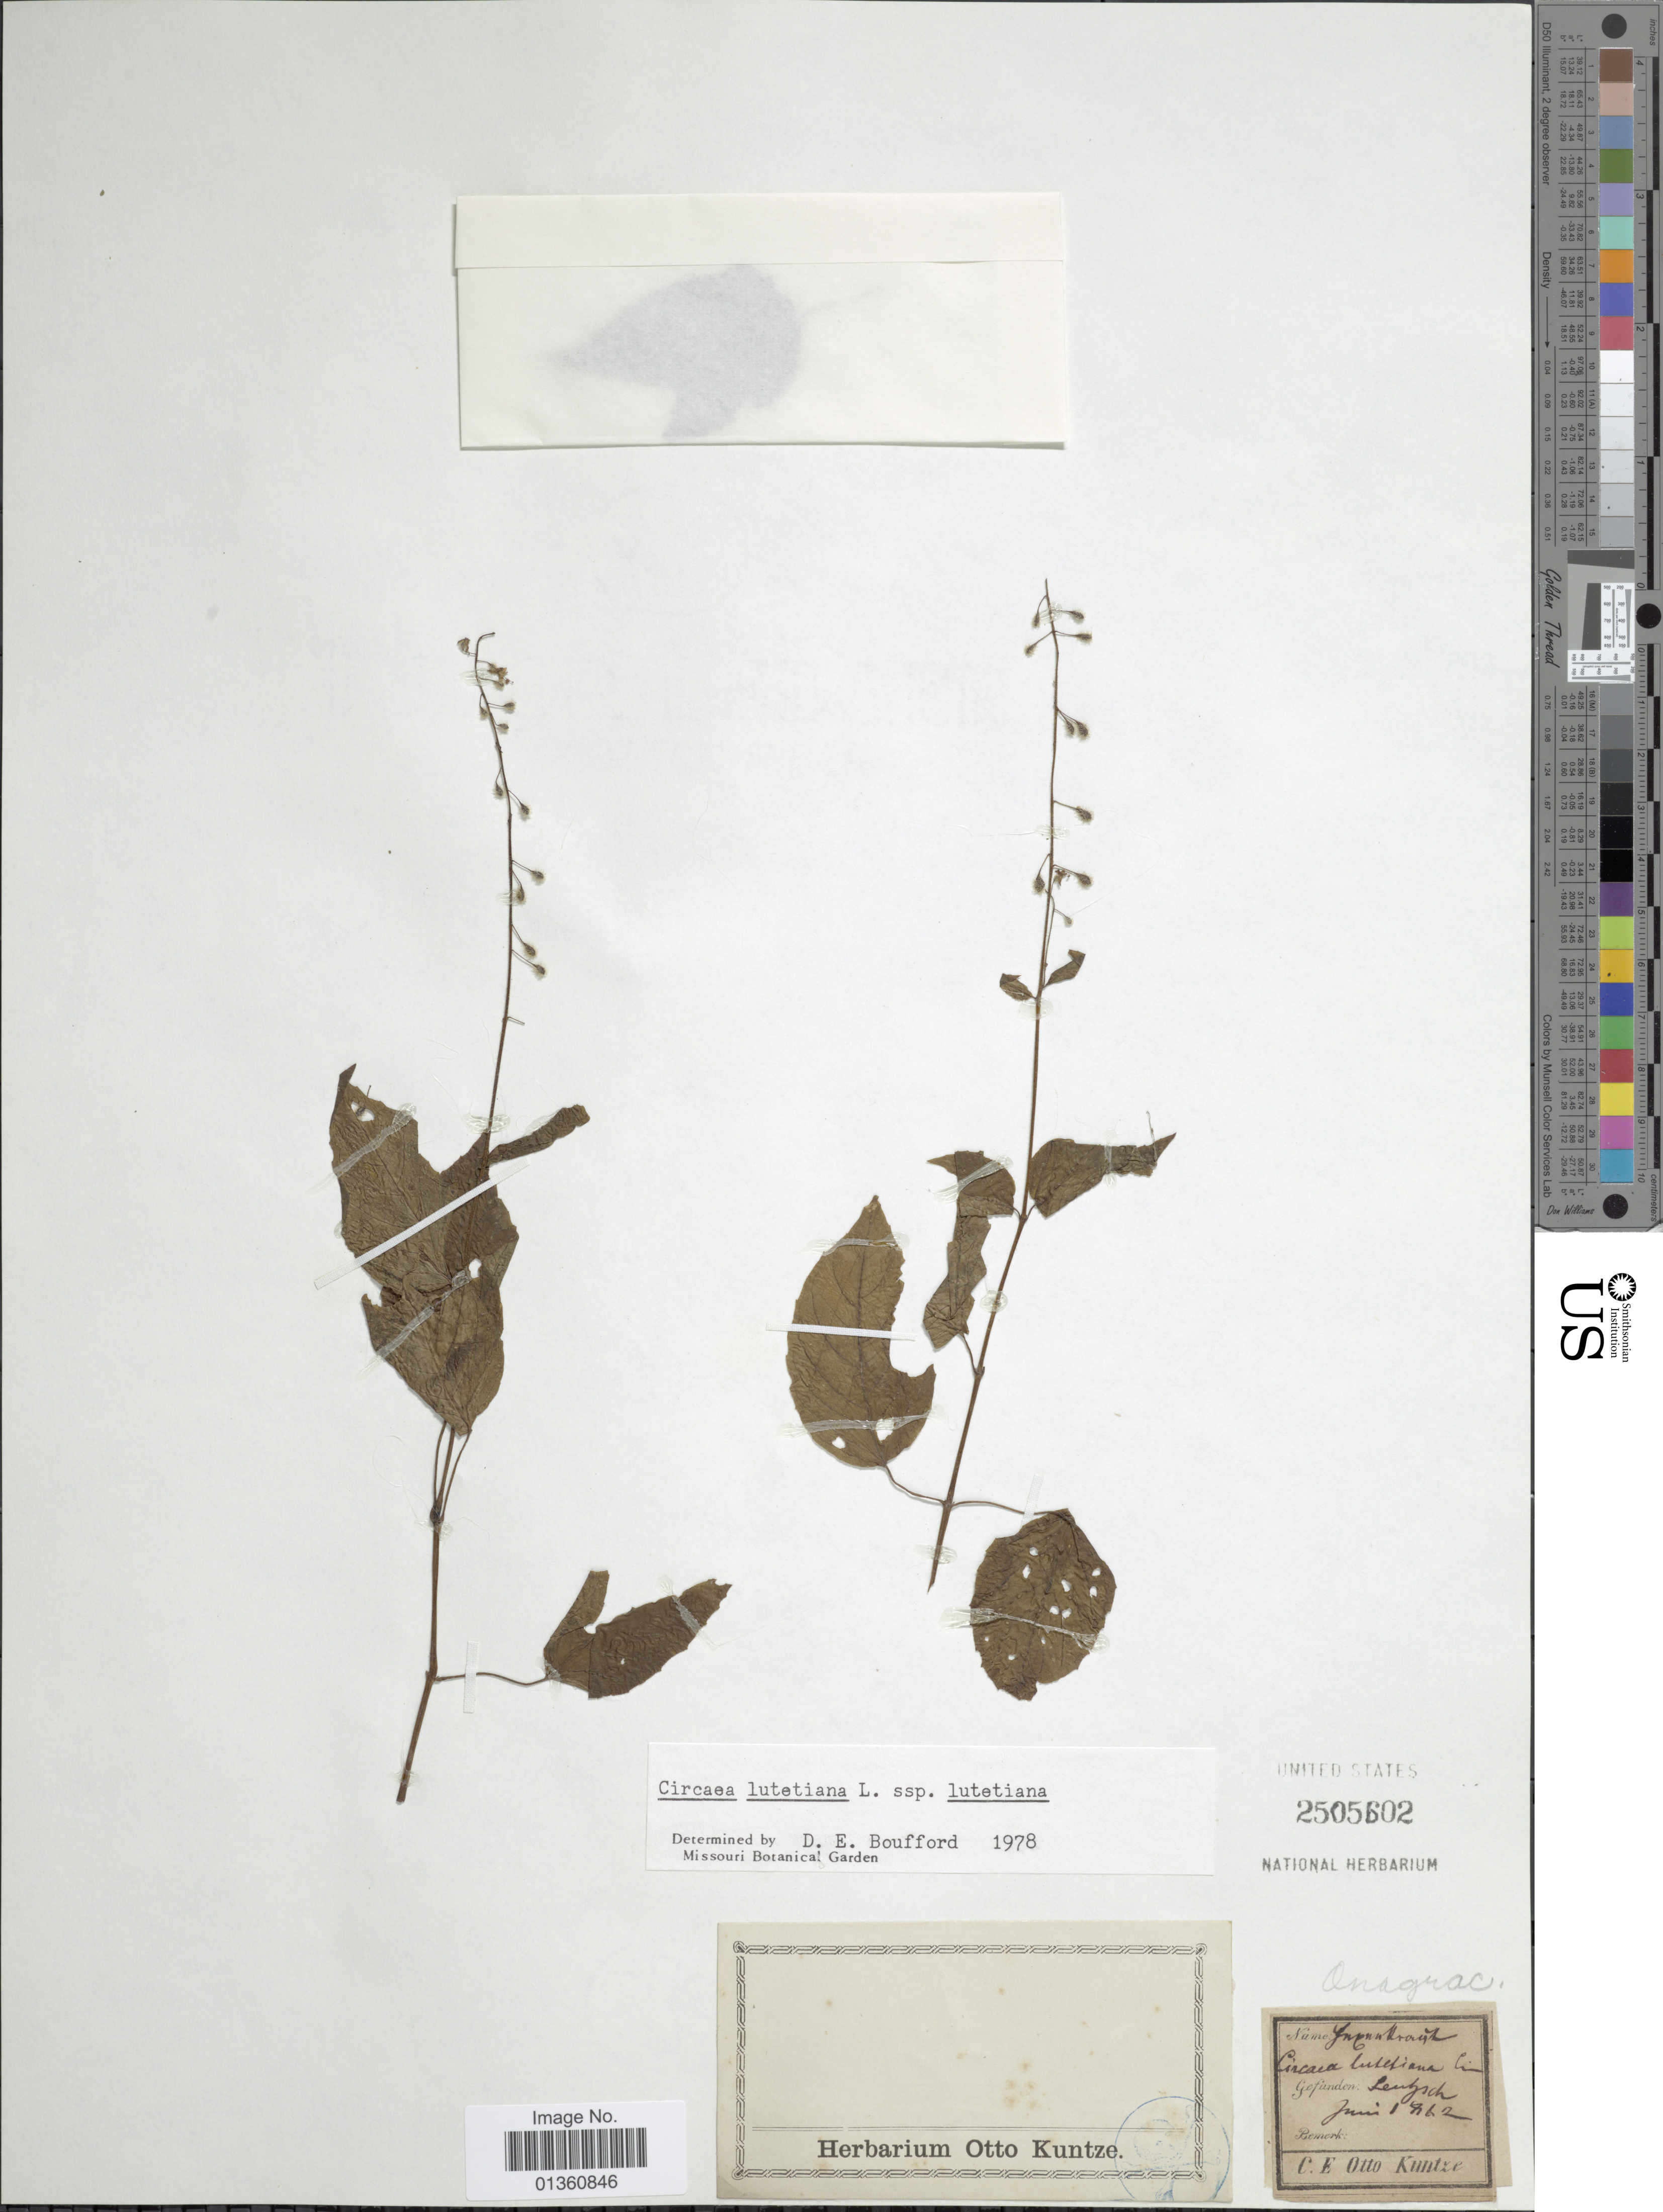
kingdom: Plantae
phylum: Tracheophyta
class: Magnoliopsida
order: Myrtales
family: Onagraceae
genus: Circaea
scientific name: Circaea lutetiana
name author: L.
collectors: C.E.O. Kuntze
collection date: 1862-06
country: Germany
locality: Leutzsch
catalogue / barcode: US 2505602